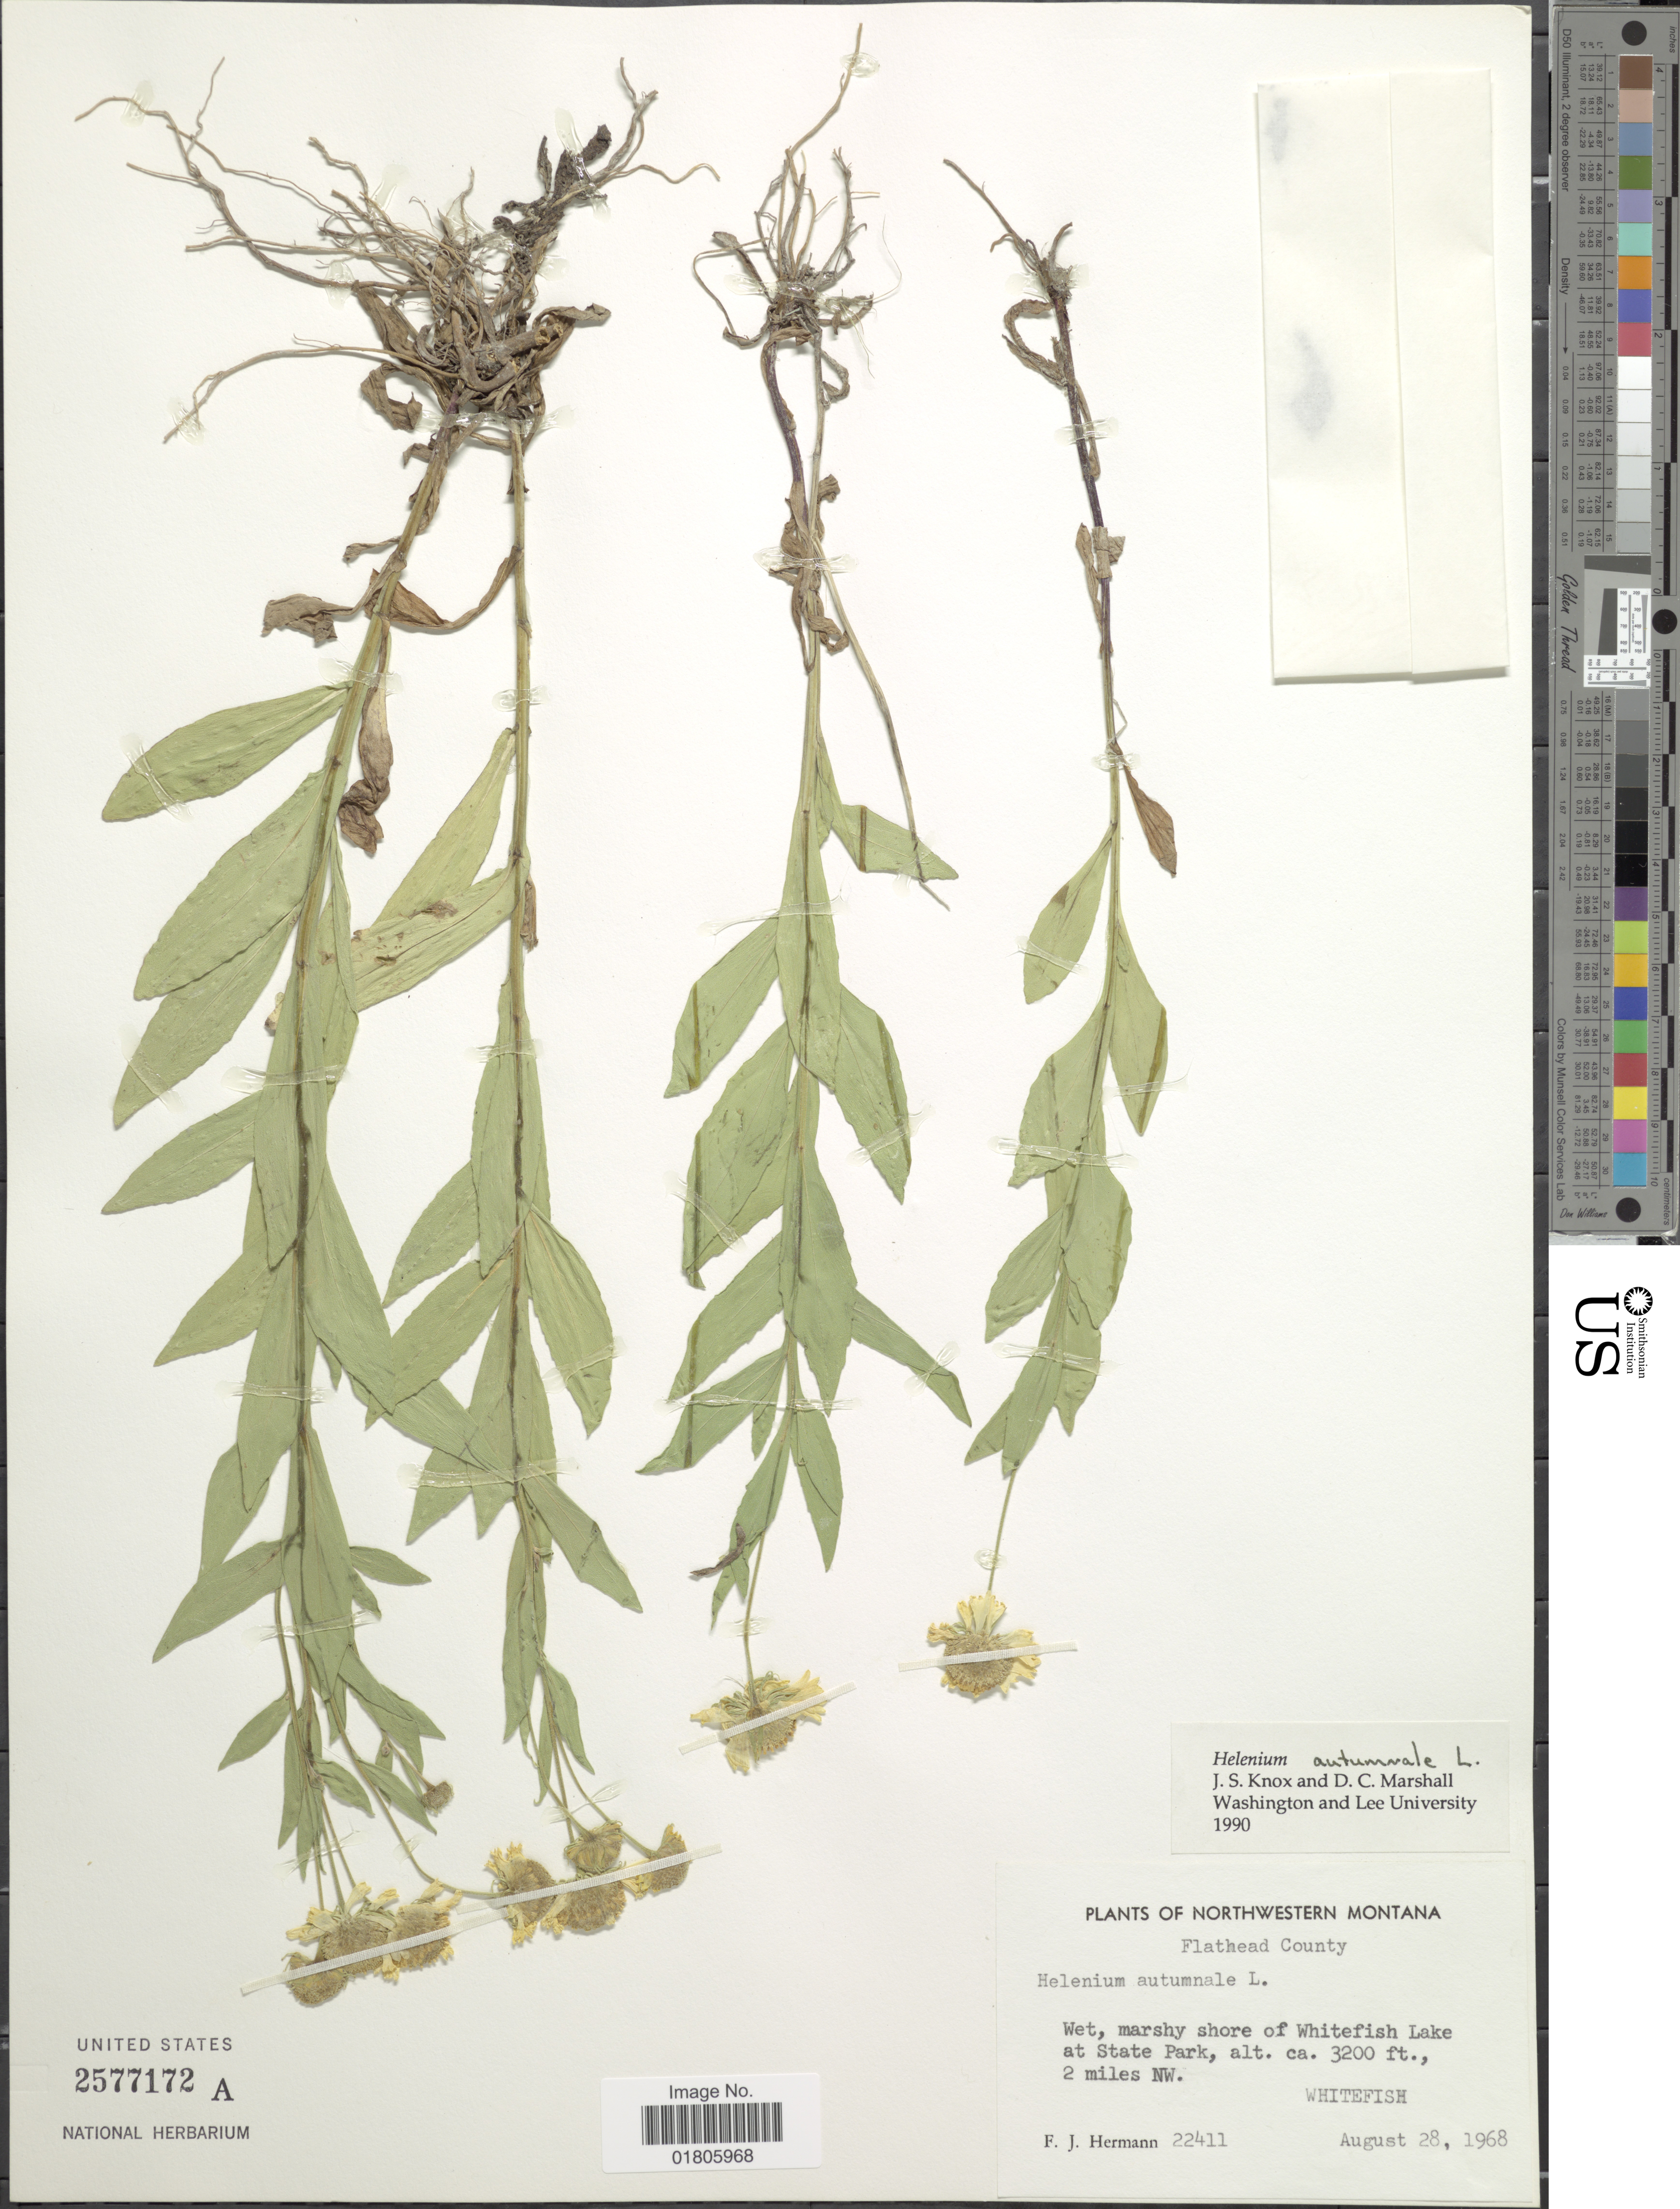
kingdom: Plantae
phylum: Tracheophyta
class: Magnoliopsida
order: Asterales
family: Asteraceae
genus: Helenium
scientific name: Helenium autumnale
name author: L.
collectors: F. J. Hermann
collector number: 22411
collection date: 1968-08-28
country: United States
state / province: Montana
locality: Northwestern Montana. Flathead County. shore of Whitefish Lake at State Park 2 miles NW Whitefish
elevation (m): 975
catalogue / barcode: US 2577172A